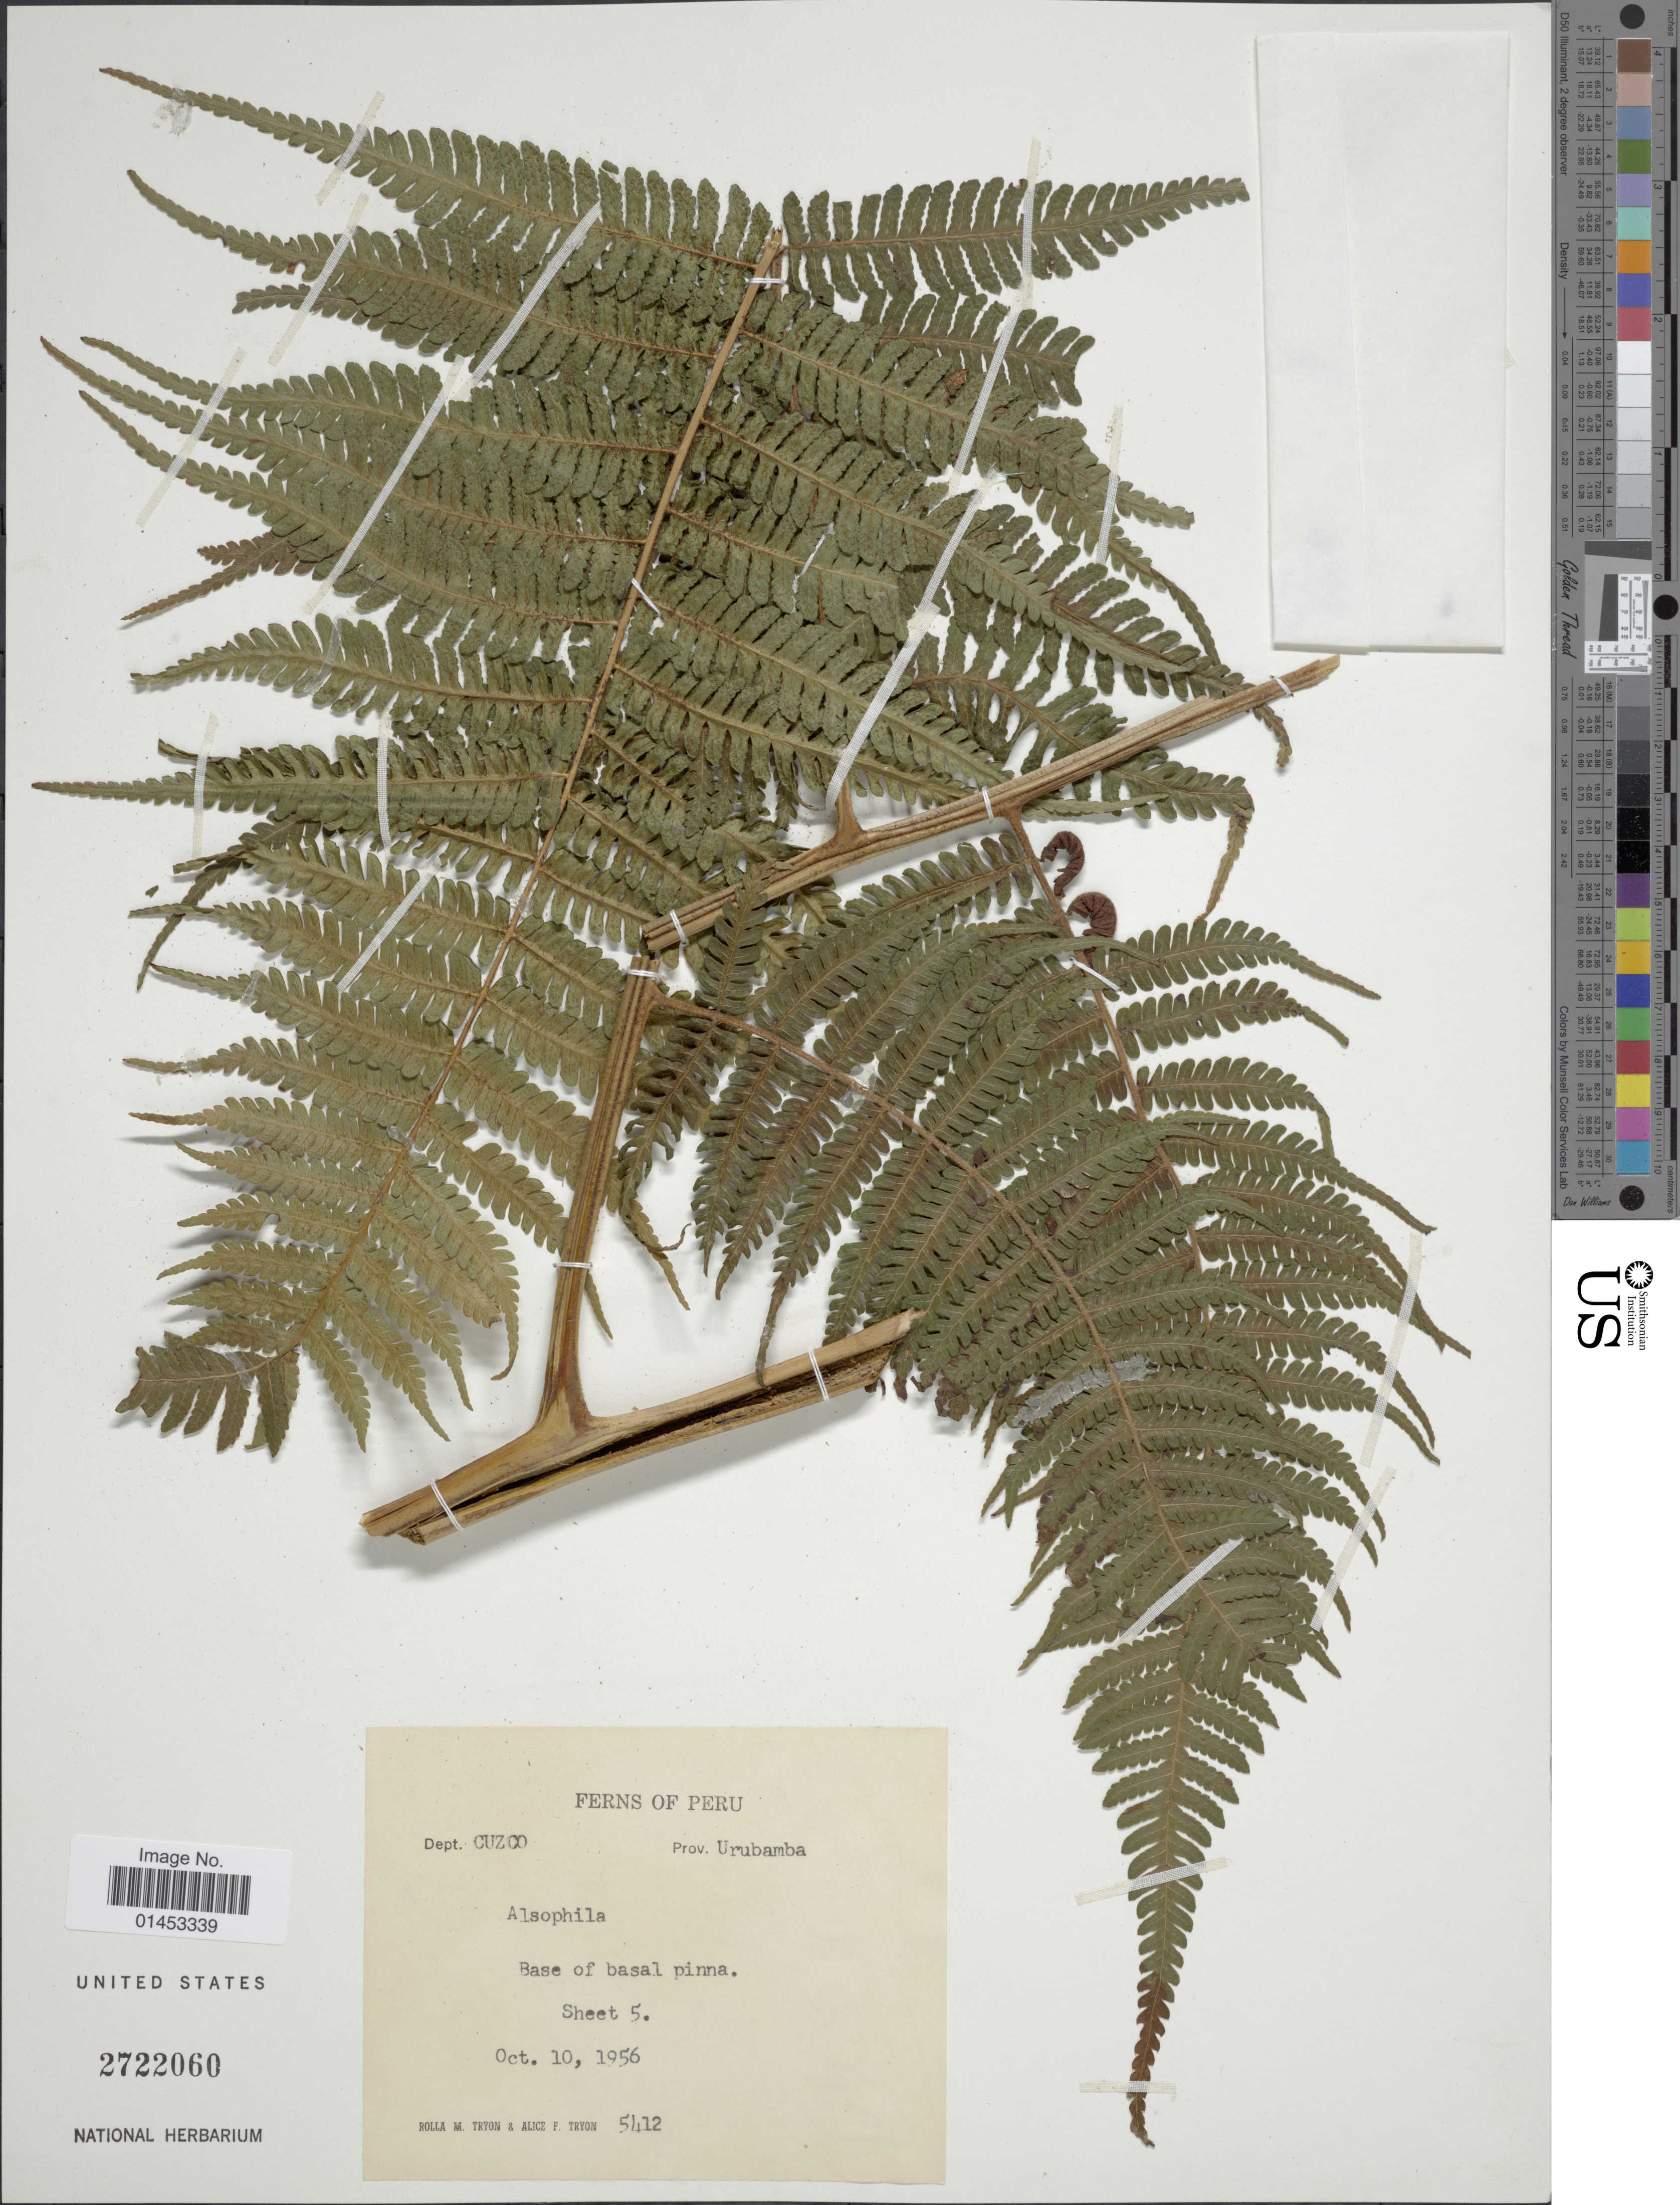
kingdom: Plantae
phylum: Tracheophyta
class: Polypodiopsida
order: Cyatheales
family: Cyatheaceae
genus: Cyathea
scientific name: Cyathea sp.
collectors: R. M. Tryon & A. F. Tryon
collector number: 5412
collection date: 1956-10-10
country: Peru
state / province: Cusco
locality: Dept. Cuzco, prov. Urubamba, Base of basal pinna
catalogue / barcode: US 2722060